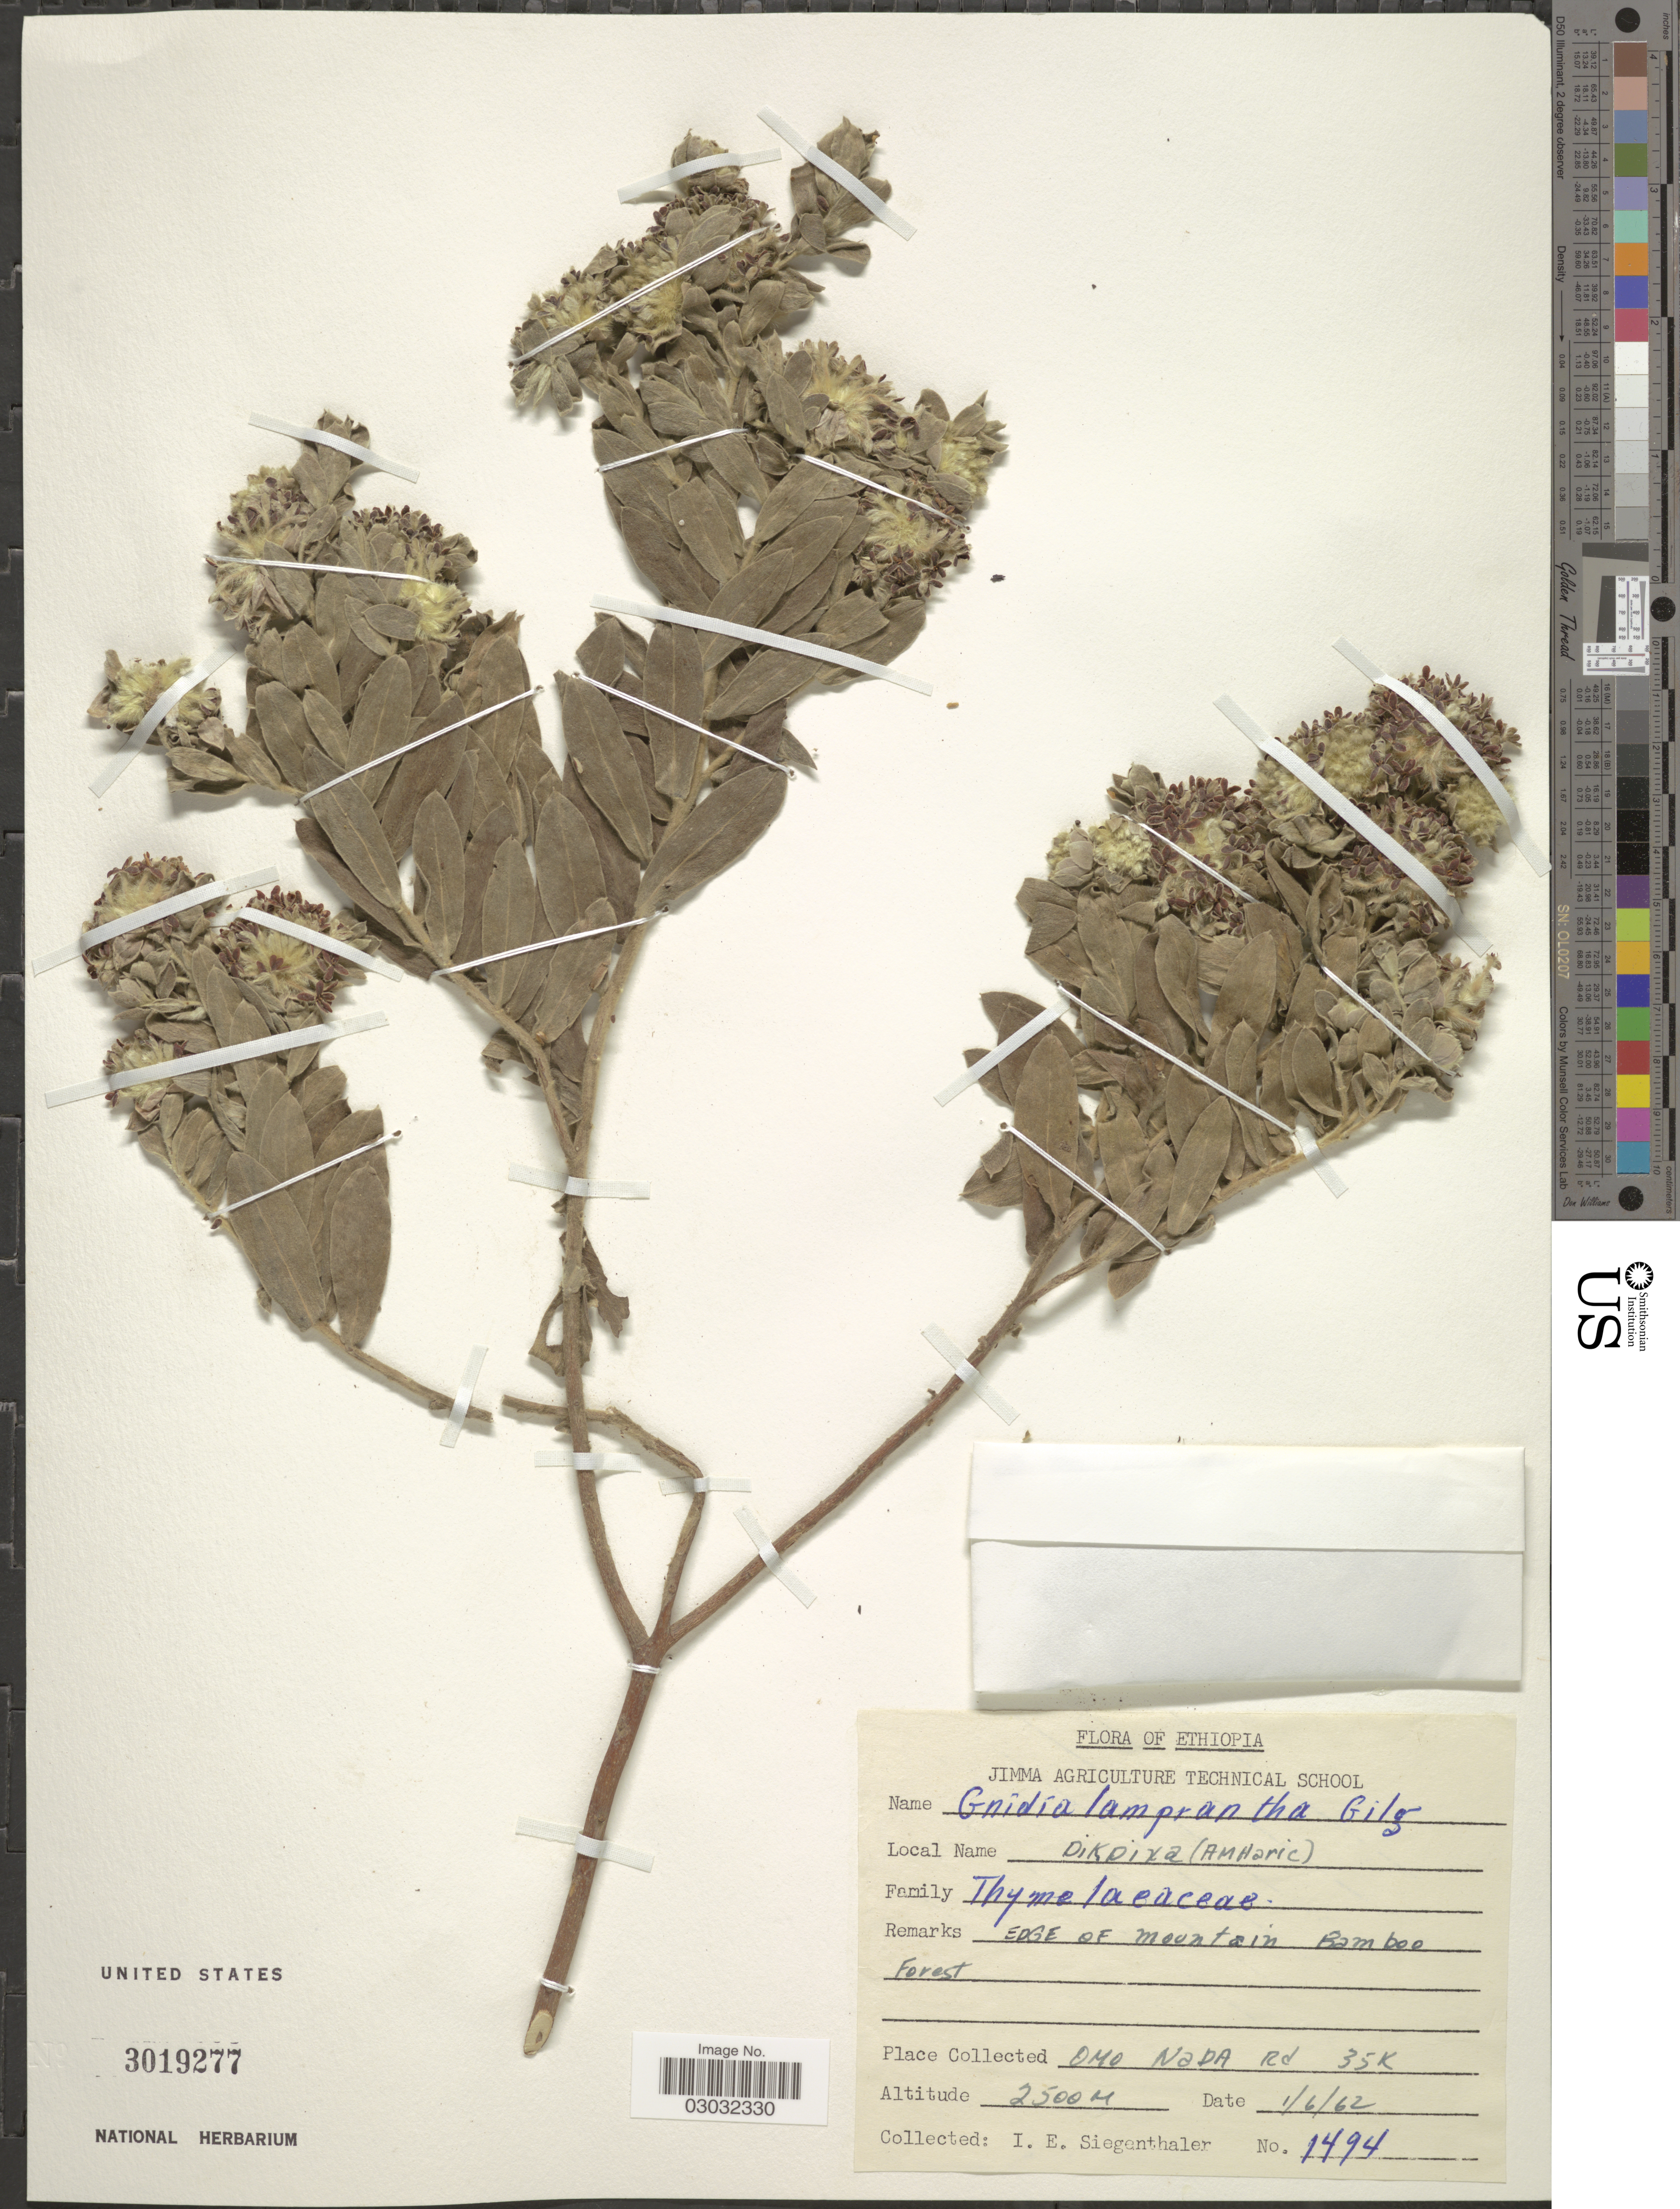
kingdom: Plantae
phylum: Tracheophyta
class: Magnoliopsida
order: Malvales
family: Thymelaeaceae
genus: Lasiosiphon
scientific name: Lasiosiphon lampranthus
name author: (Gilg) H. Pearson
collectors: I. Siegenthaler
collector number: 1494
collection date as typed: Transcribed d/m/y: 1/6/62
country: Ethiopia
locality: Edge of mountain Bamboo Forest. Omo Nada Rd 35K.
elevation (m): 2500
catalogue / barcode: US 3019277